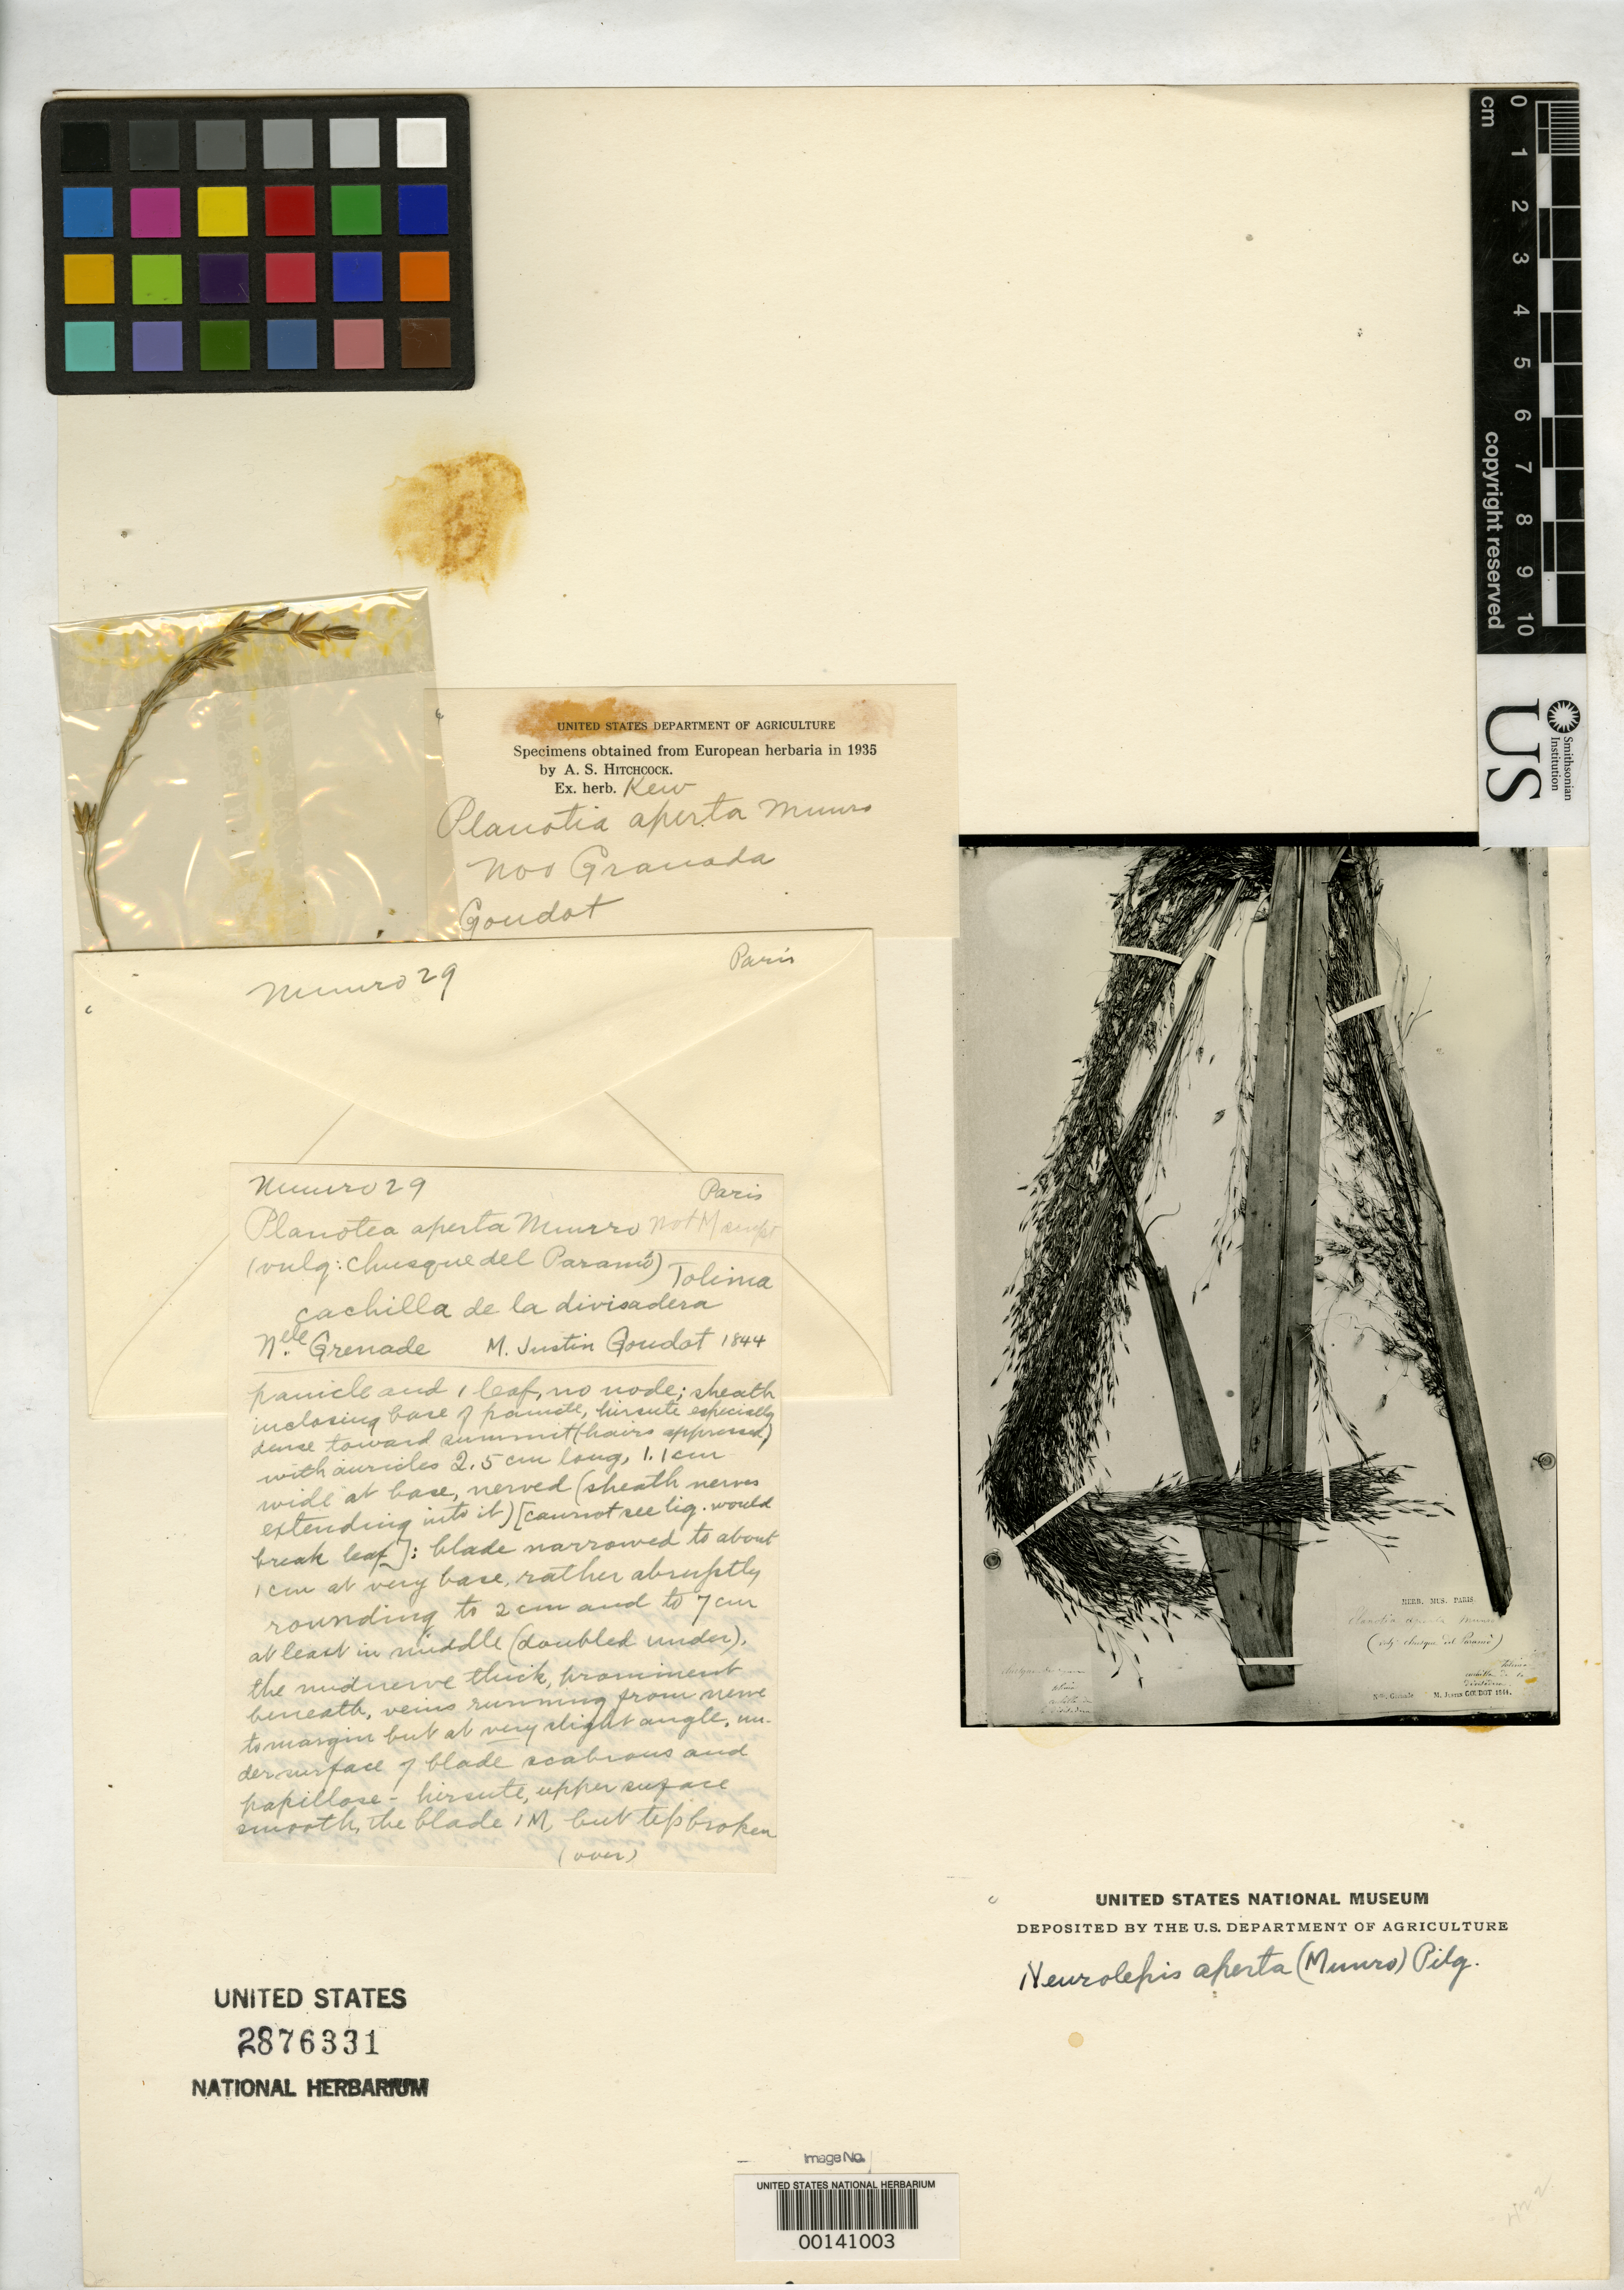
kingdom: Plantae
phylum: Tracheophyta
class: Liliopsida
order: Poales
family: Poaceae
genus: Planotia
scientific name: Planotia aperta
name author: Munro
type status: Type Material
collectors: J. Goudot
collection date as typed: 1844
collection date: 1844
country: Colombia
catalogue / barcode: US 2876331